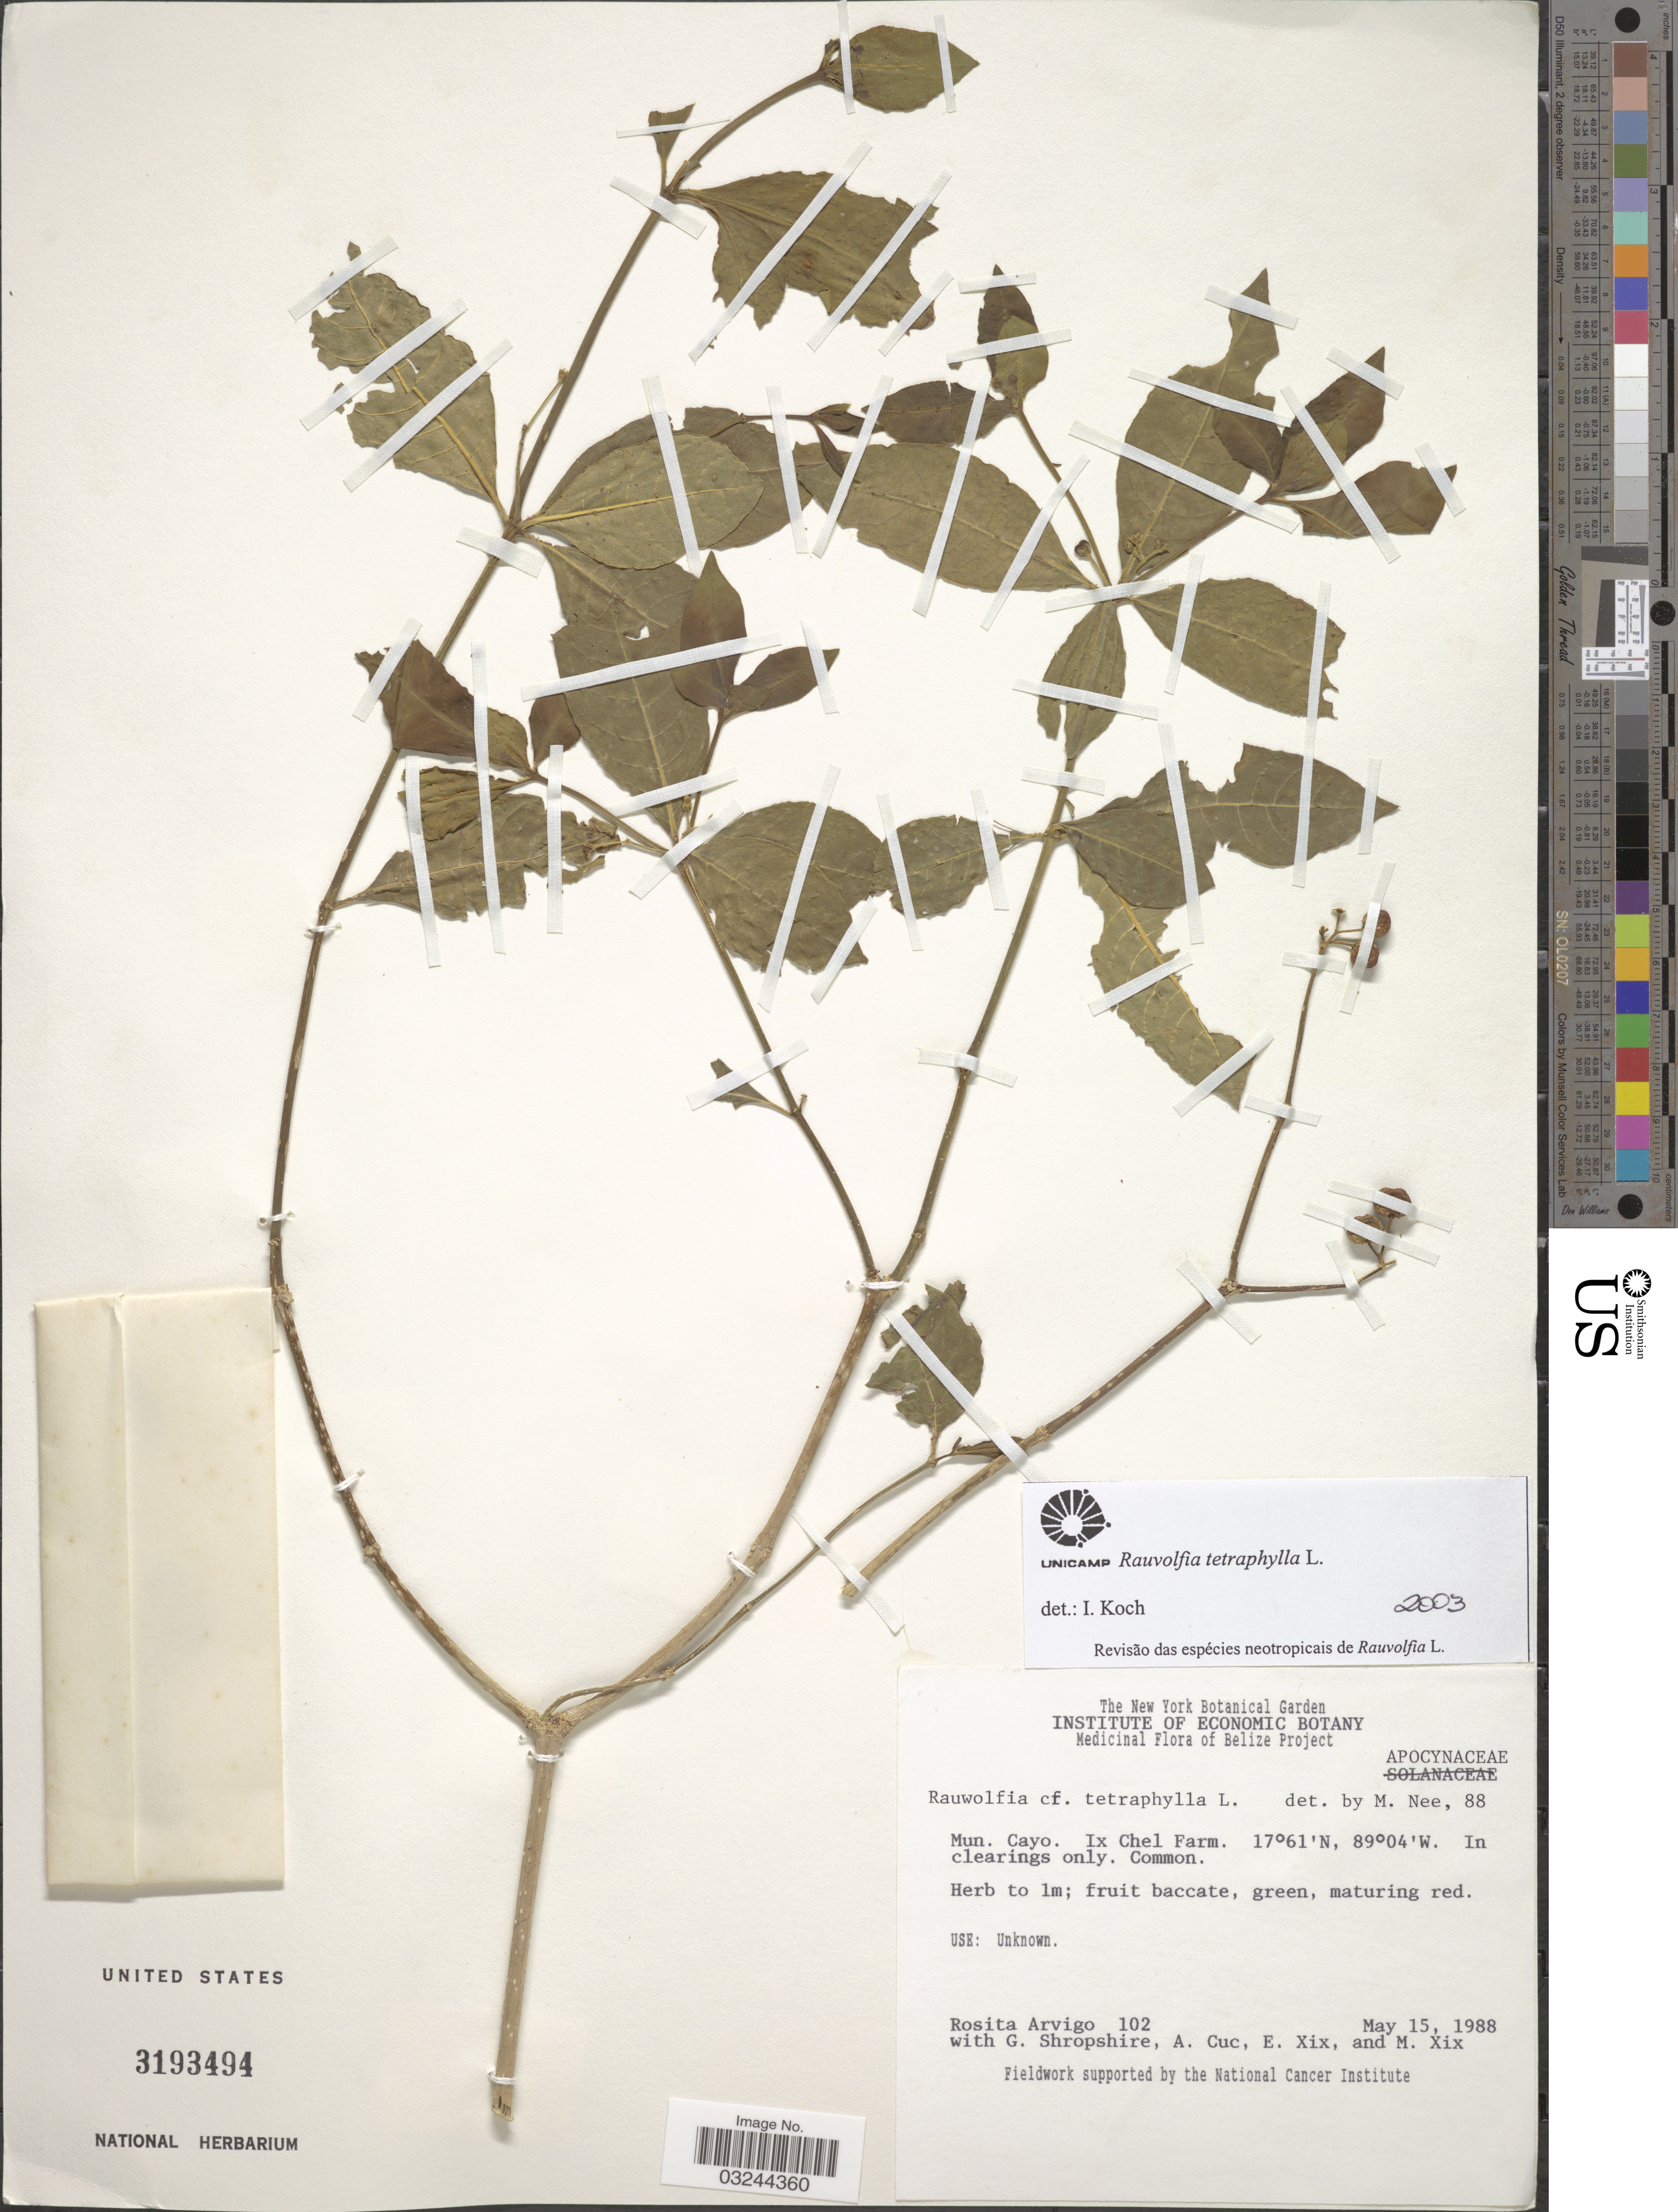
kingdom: Plantae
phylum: Tracheophyta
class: Magnoliopsida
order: Gentianales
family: Apocynaceae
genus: Rauvolfia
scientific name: Rauvolfia tetraphylla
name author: L.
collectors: R. Arvigo, G. Shropshire, A. Cuc, E. Xix & M. Xix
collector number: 102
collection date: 1988-05-15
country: Belize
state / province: Cayo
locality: Mun. Cayo. Ix Chel Farm.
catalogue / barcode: US 3193494